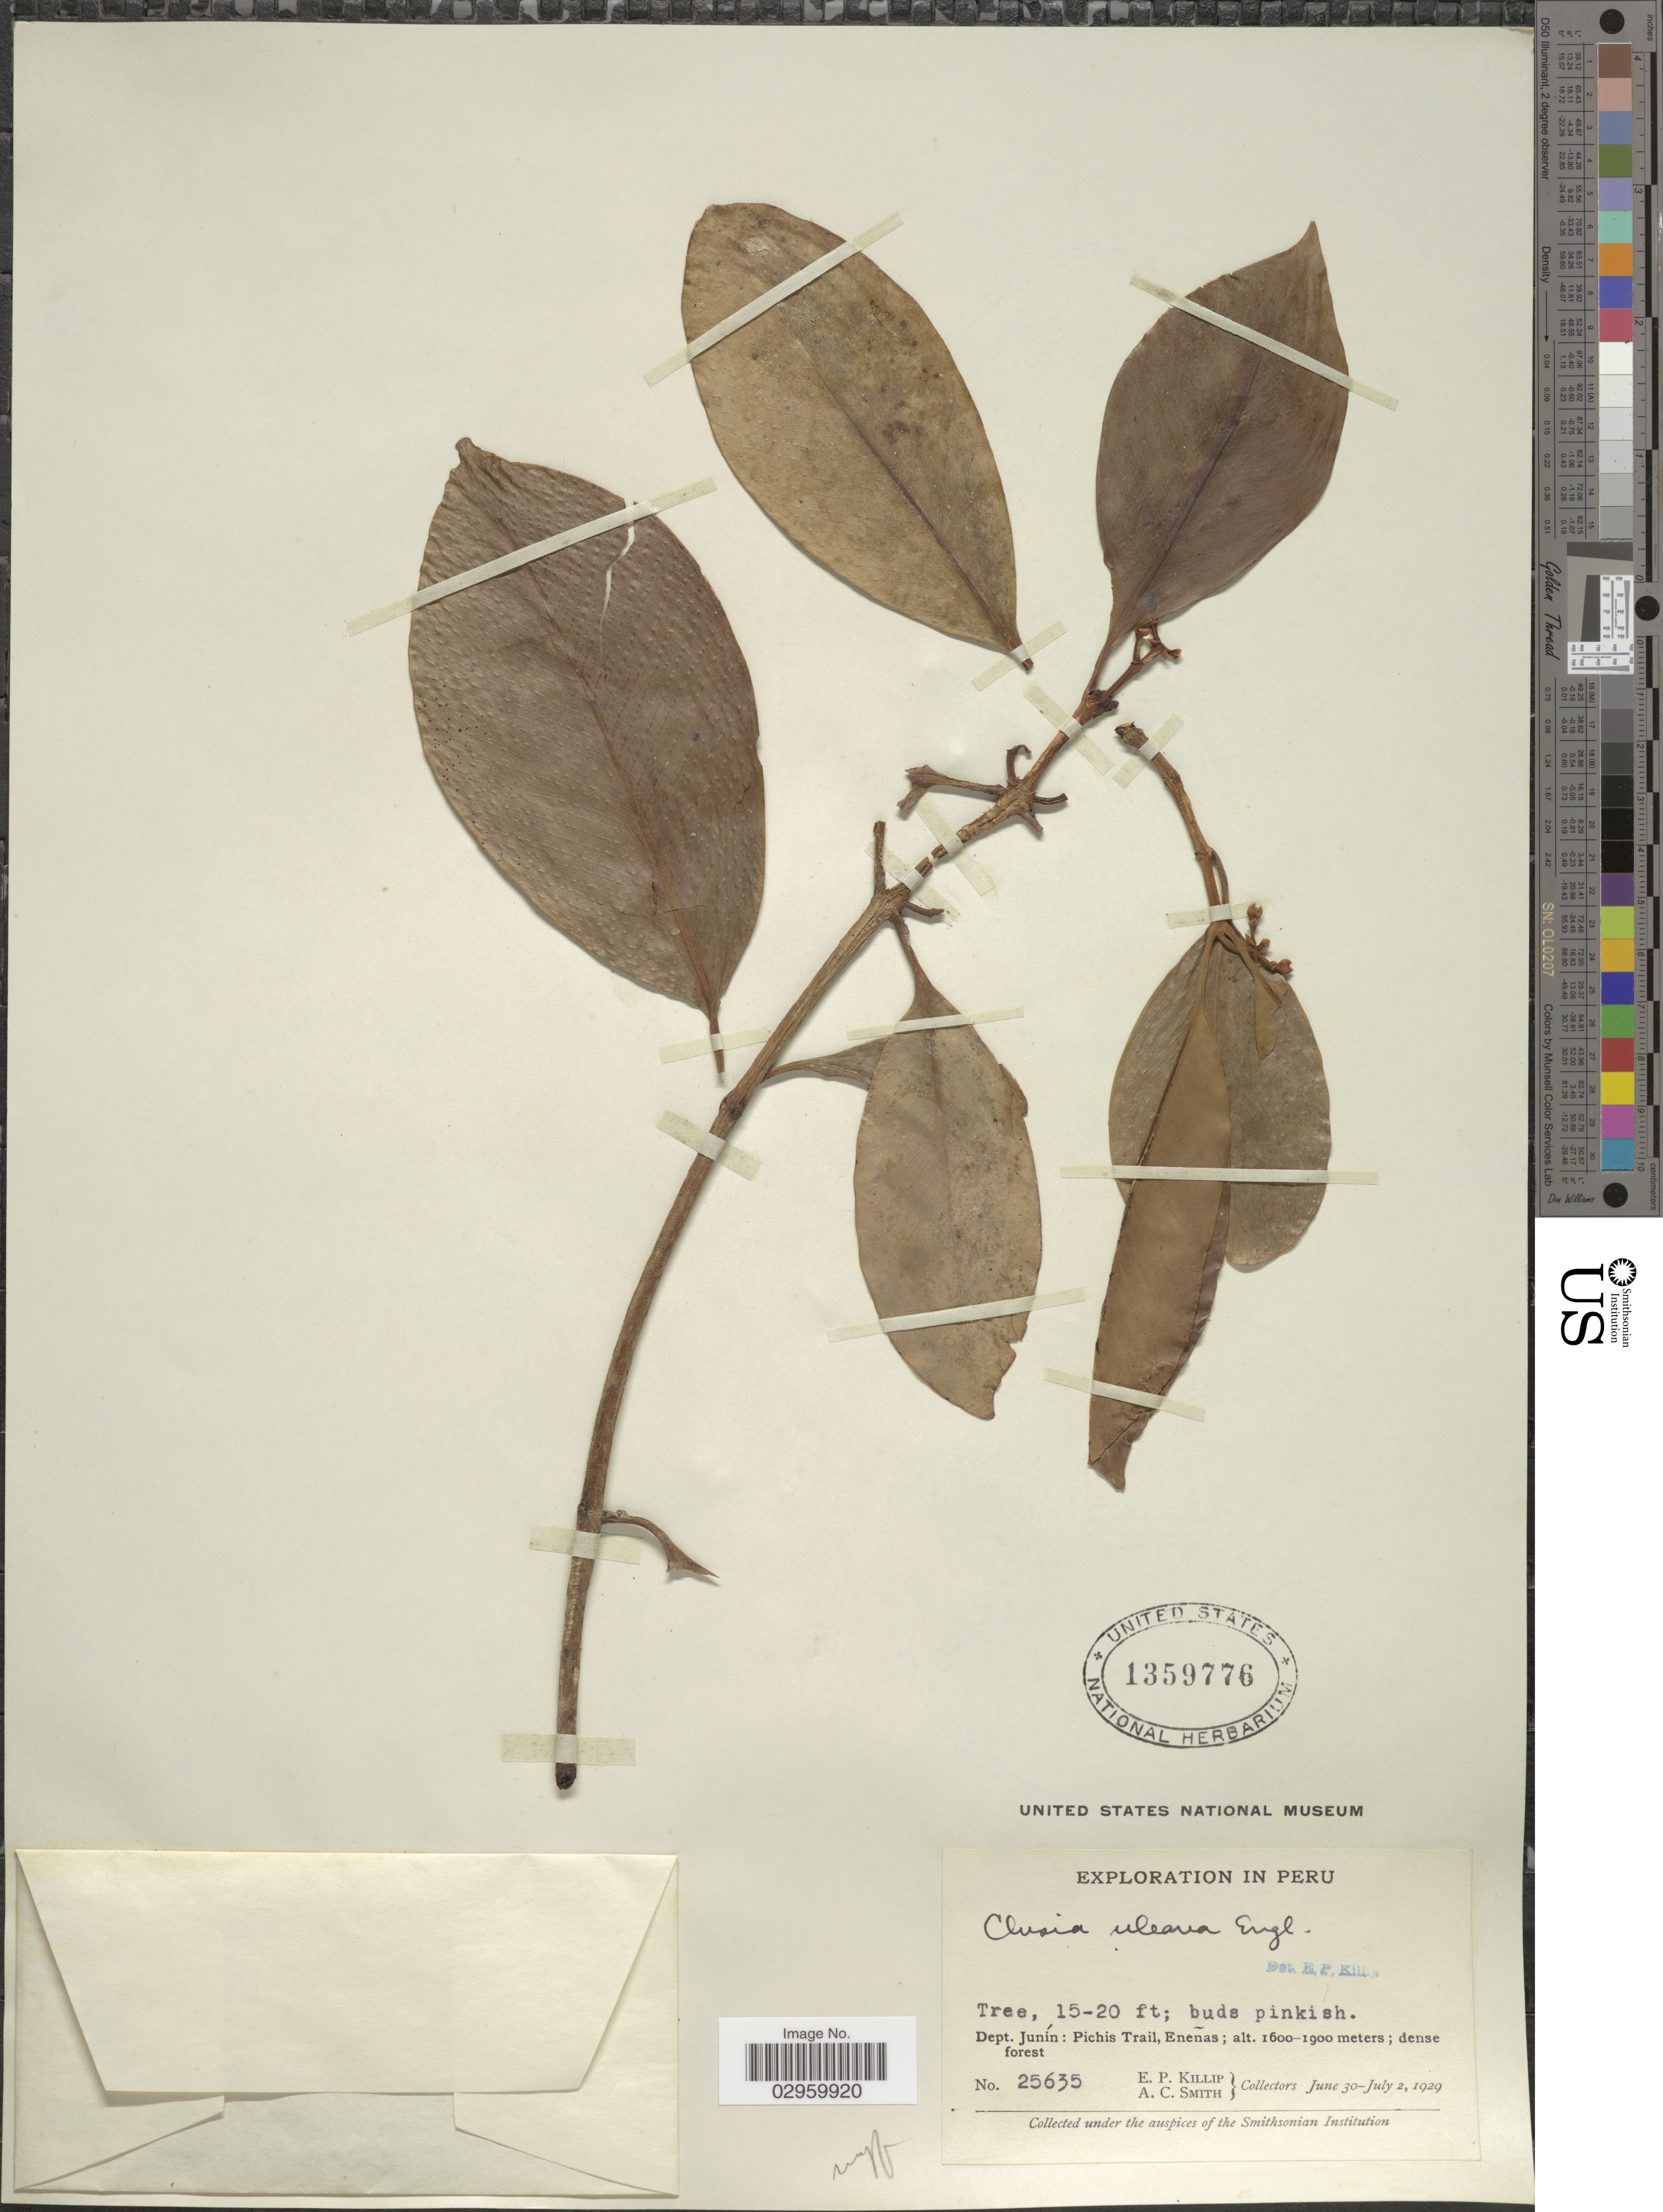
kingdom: Plantae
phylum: Tracheophyta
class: Magnoliopsida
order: Malpighiales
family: Clusiaceae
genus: Clusia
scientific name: Clusia uleana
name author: Engl.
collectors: E. P. Killip & A. C. Smith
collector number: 25635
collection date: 1929-06-30/1929-07-02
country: Peru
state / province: Junín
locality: Dept. Junín: Pichis Trail, Eneñas.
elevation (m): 1600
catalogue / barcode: US 1359776